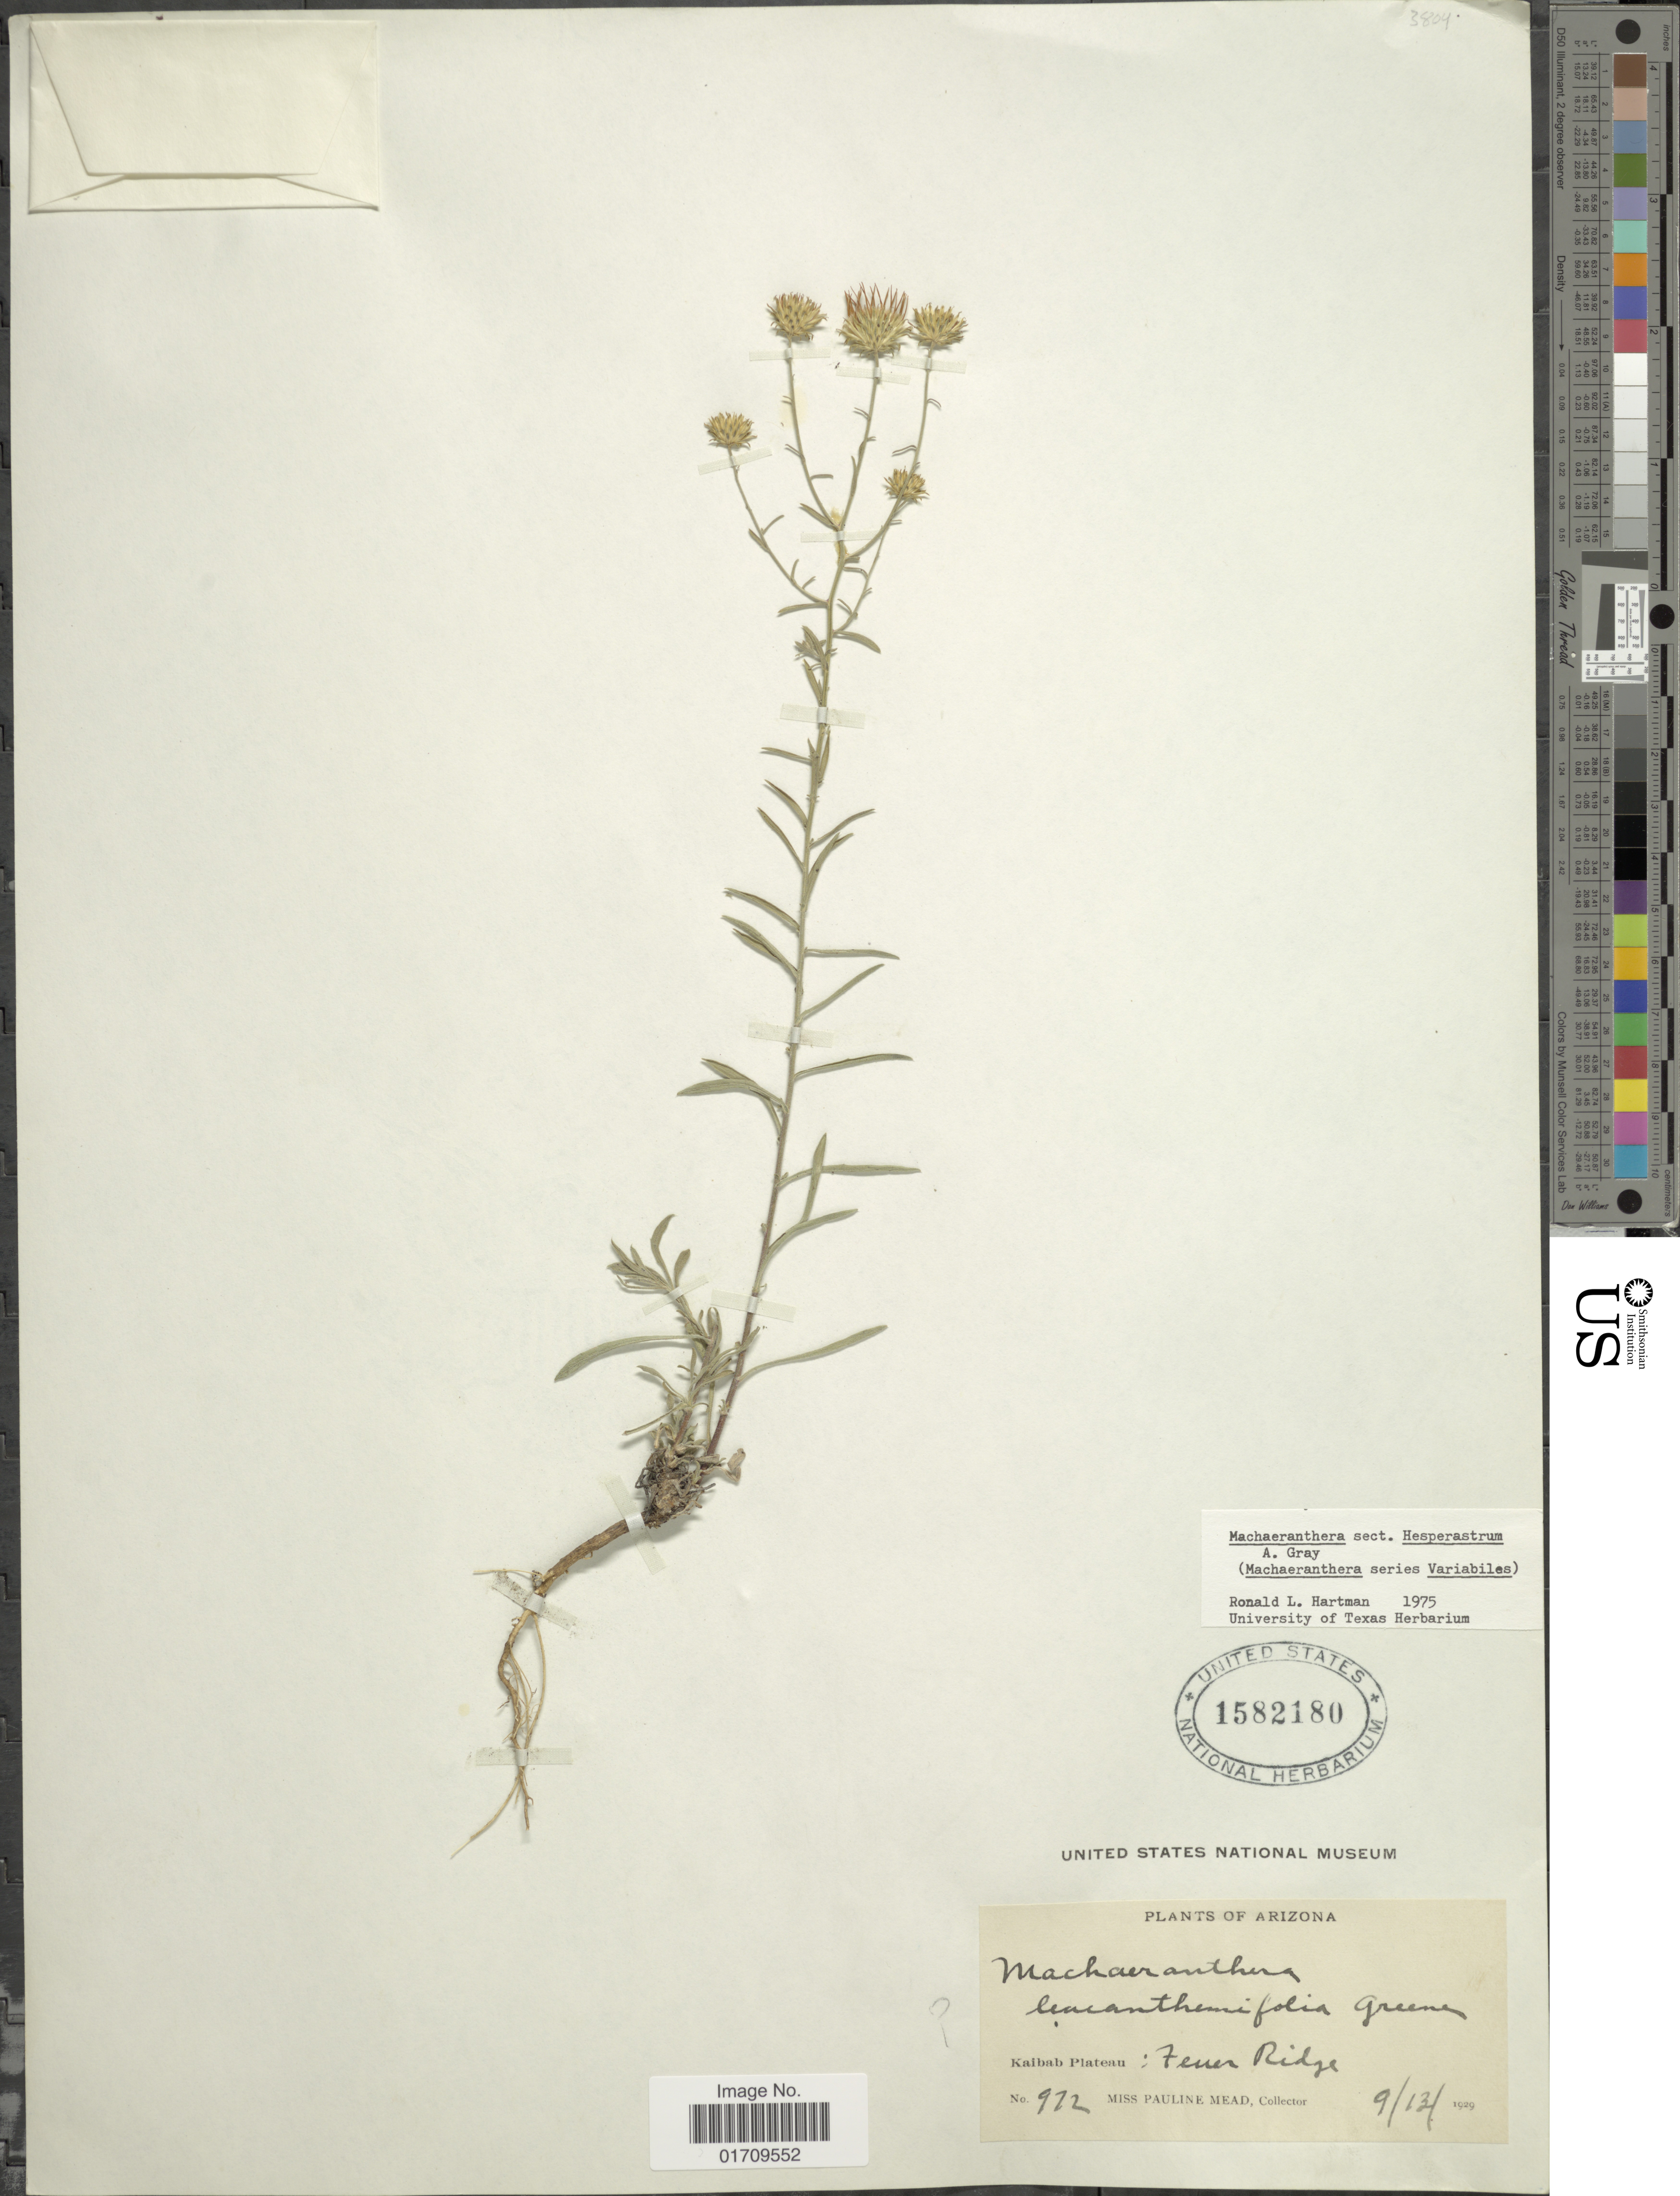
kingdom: Plantae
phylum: Tracheophyta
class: Magnoliopsida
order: Asterales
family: Asteraceae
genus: Machaeranthera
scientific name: Machaeranthera sp.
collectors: P. Mead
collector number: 972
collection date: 1929-09-13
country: United States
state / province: Arizona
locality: Kaibab Plateau, Fener Ridge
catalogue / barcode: US 1582180